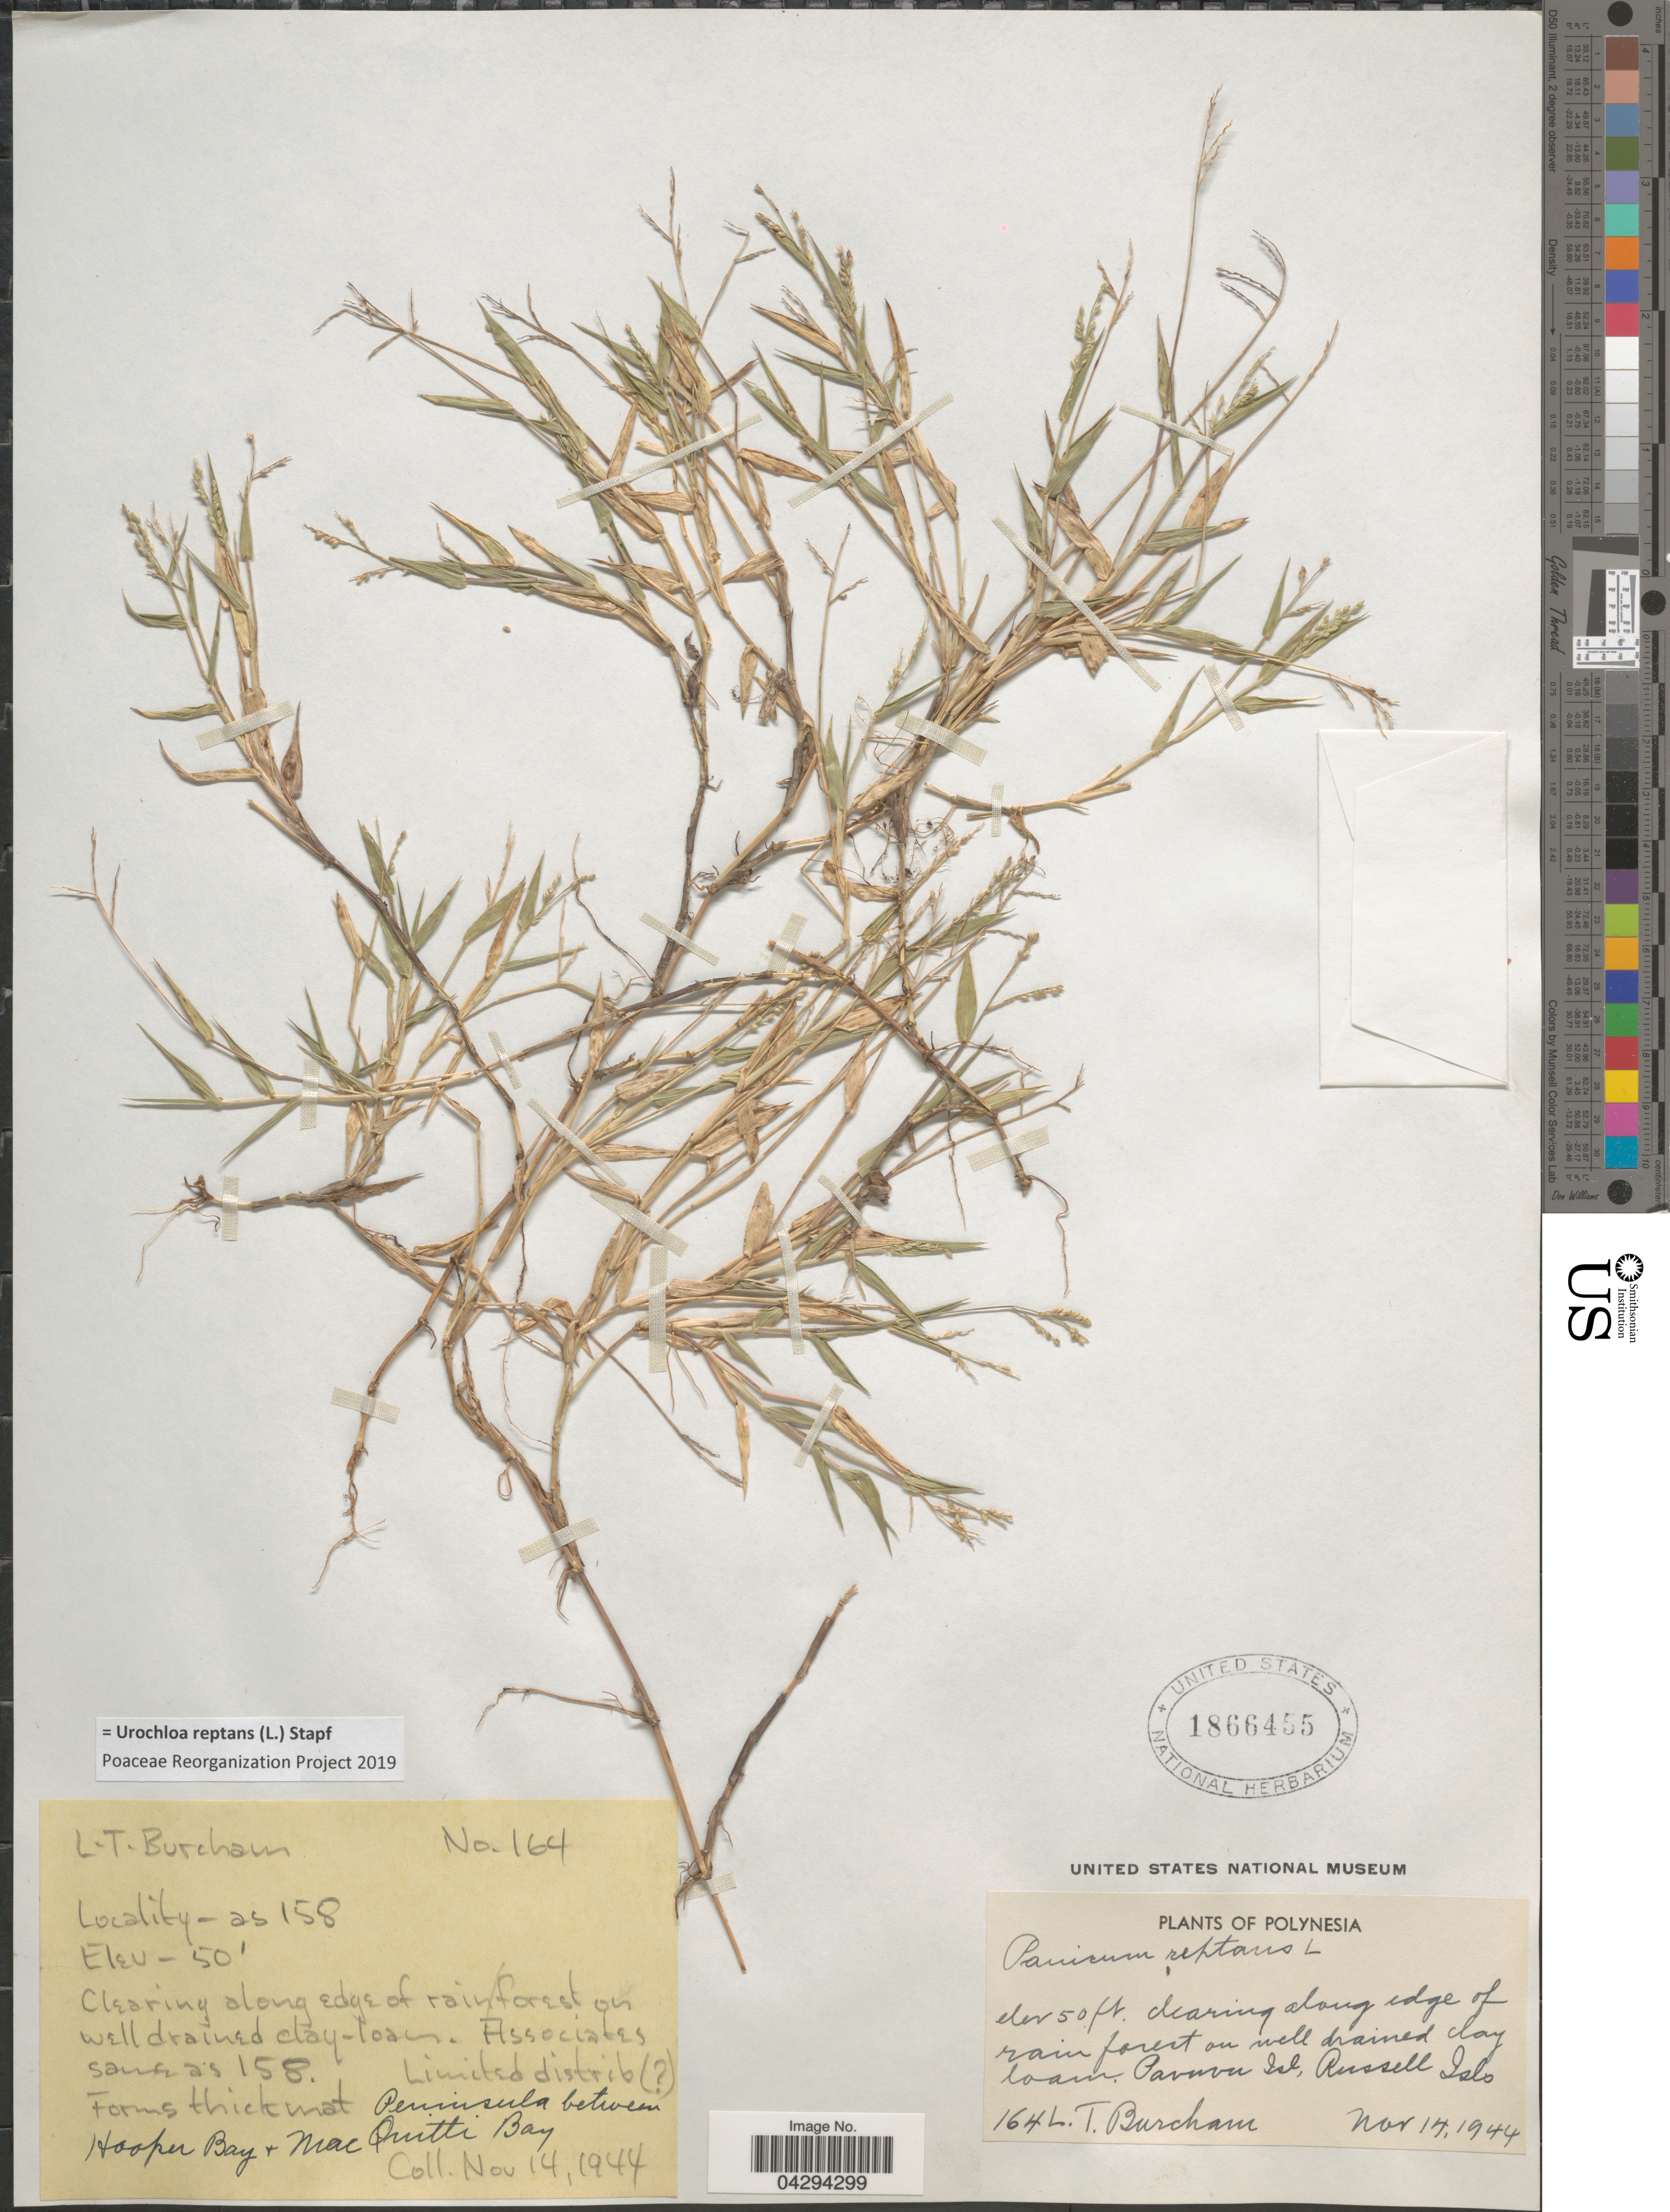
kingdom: Plantae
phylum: Tracheophyta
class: Liliopsida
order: Poales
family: Poaceae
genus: Urochloa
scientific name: Urochloa reptans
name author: (L.) Stapf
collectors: L. Burcham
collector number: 164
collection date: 1944-11-14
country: Solomon Islands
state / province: Solomon Islands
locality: Clearing along edge of rain forest on well drained clay loam. Pavuvu Isl, Russell Isls. Peninsula between Hooper Bay + Mac Quitti [interpreted] Bay.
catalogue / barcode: US 1866455